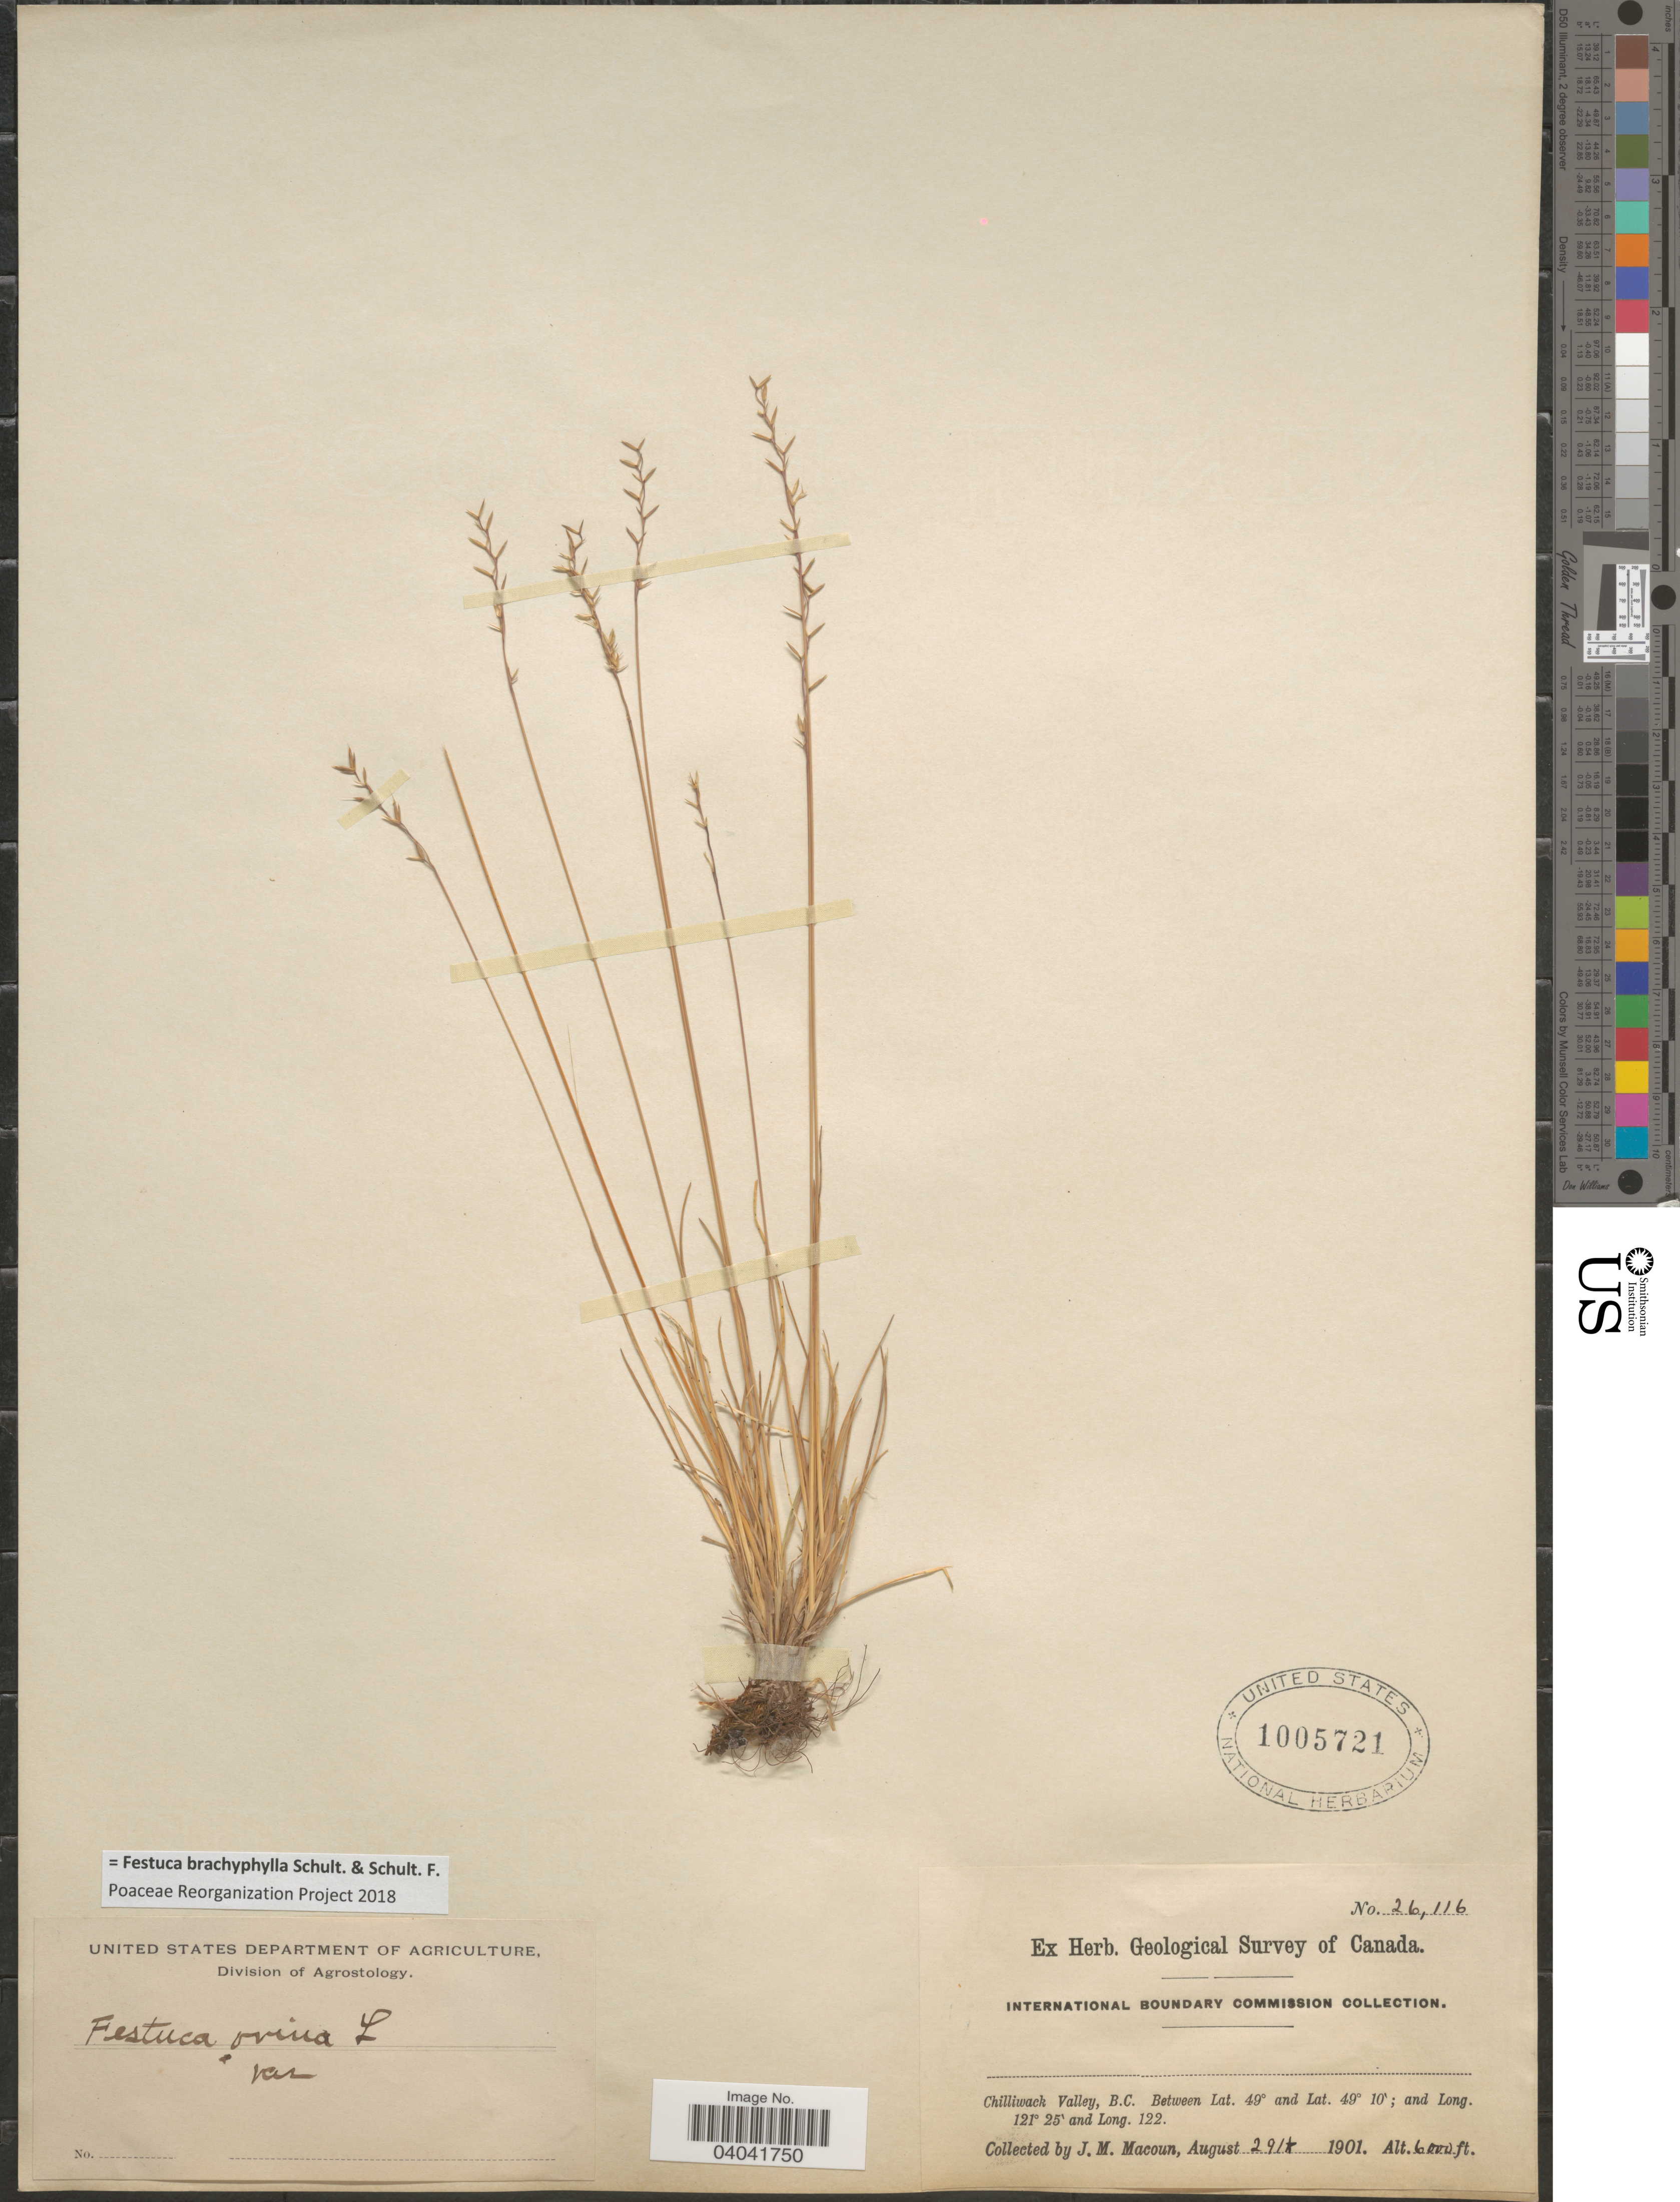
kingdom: Plantae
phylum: Tracheophyta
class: Liliopsida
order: Poales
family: Poaceae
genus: Festuca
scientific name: Festuca brachyphylla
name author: Schult. & Schult. f.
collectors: J. M. Macoun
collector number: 26116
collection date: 1901-08-29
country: Canada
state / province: British Columbia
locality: Chilliwack Valley, B.C.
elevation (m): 1829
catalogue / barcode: US 1005721